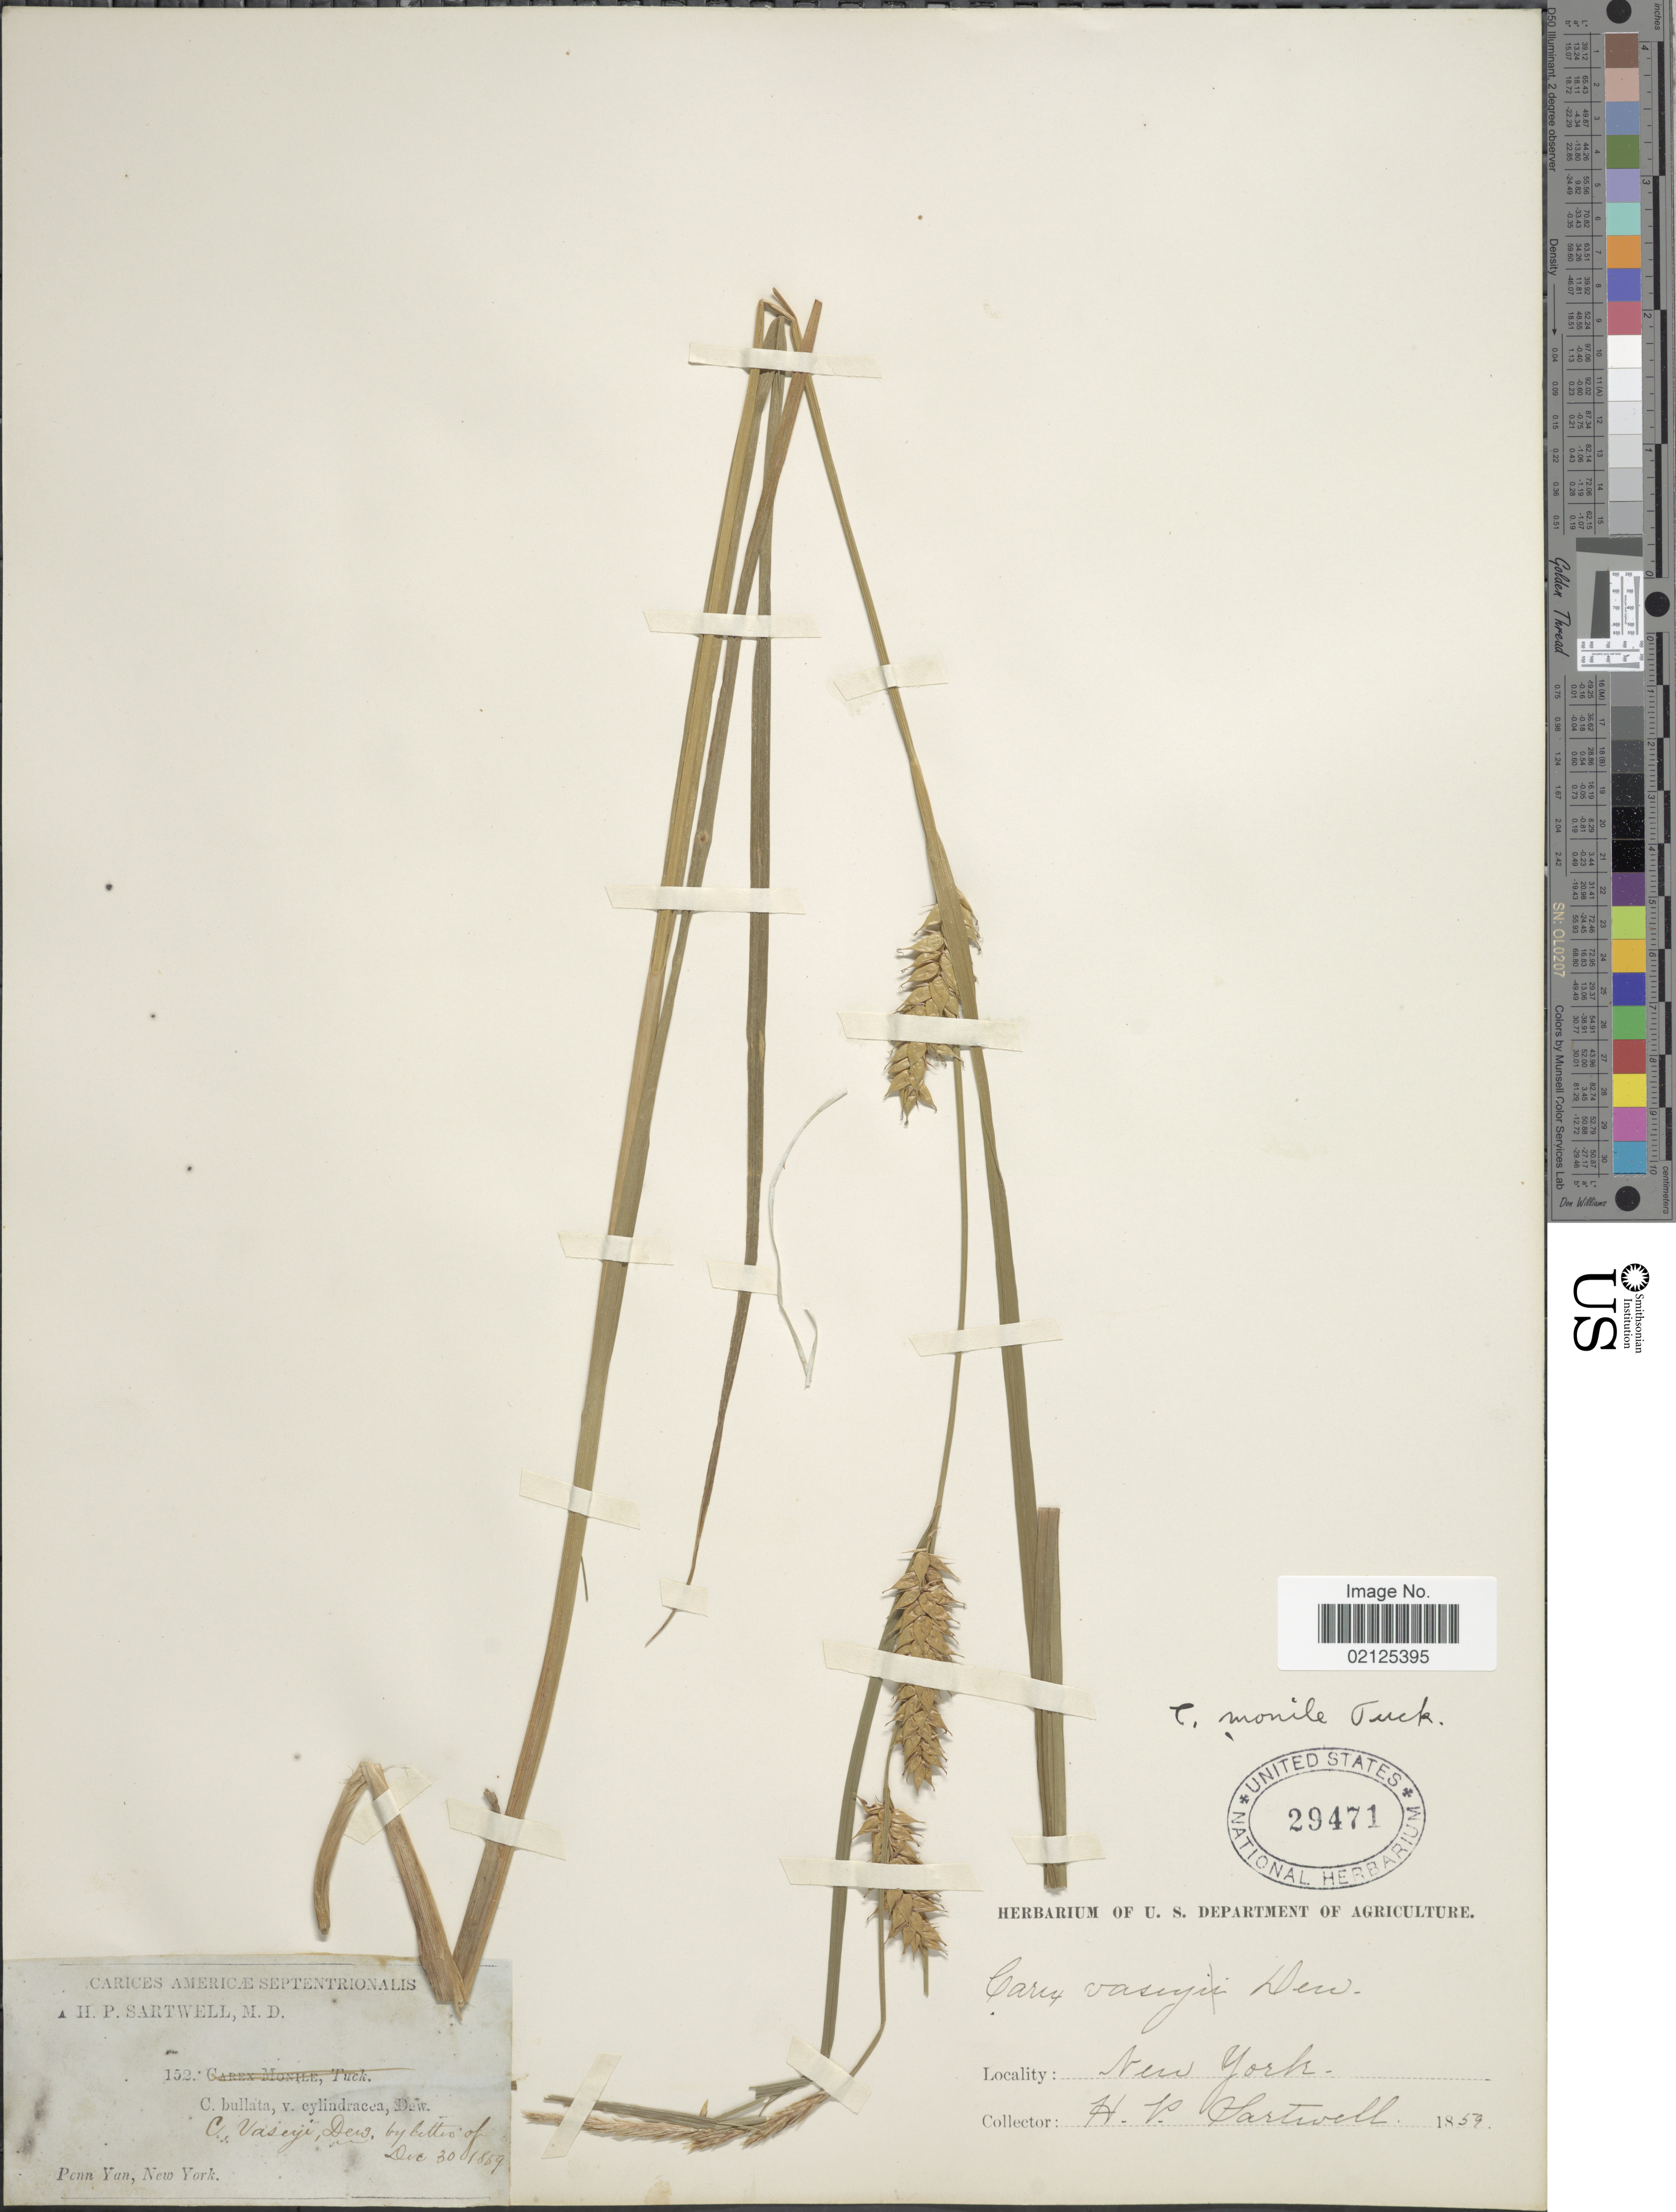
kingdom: Plantae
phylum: Tracheophyta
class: Liliopsida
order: Poales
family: Cyperaceae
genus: Carex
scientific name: Carex vesicaria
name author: L.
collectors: H. P. Sartwell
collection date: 1859-12-30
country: United States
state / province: New York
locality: Penn Yan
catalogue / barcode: US 29471